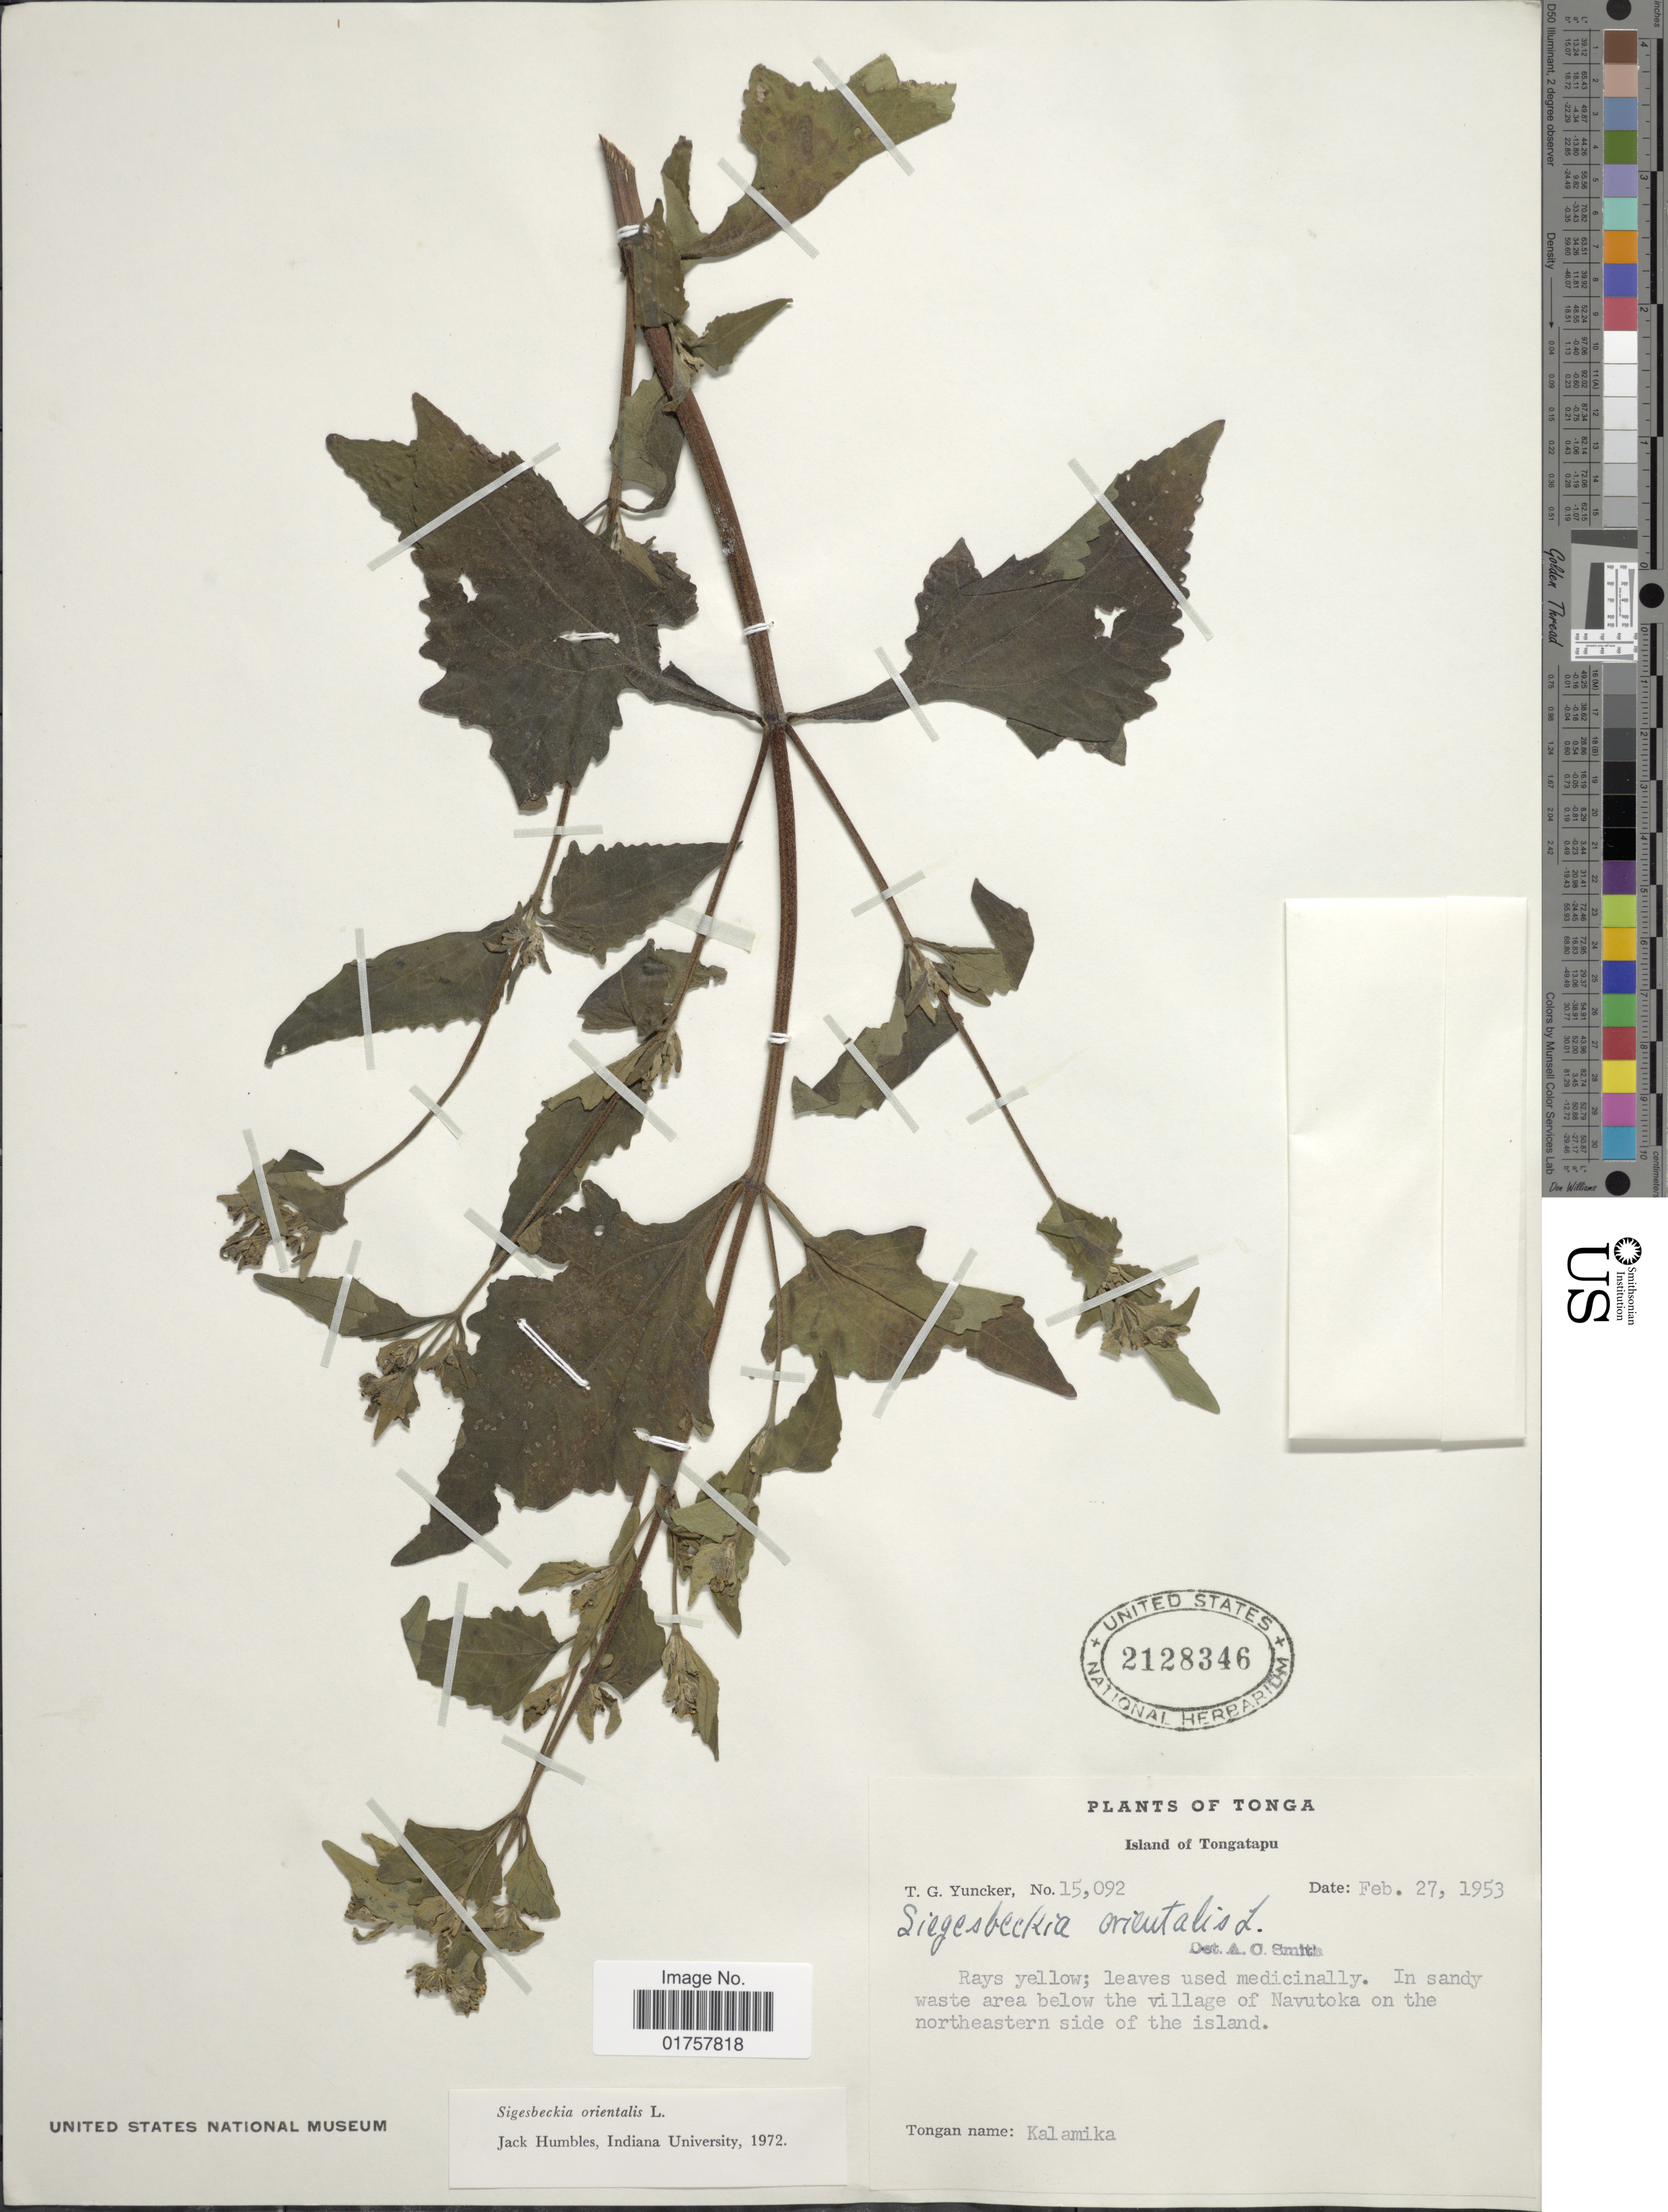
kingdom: Plantae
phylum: Tracheophyta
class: Magnoliopsida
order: Asterales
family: Asteraceae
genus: Sigesbeckia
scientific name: Sigesbeckia orientalis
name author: L.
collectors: T. G. Yuncker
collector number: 15092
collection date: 1953-02-27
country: Tonga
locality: Island of Tongatapu, In sandy waste area below the village of Navutoka on the northeastern side of the island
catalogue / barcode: US 2128346